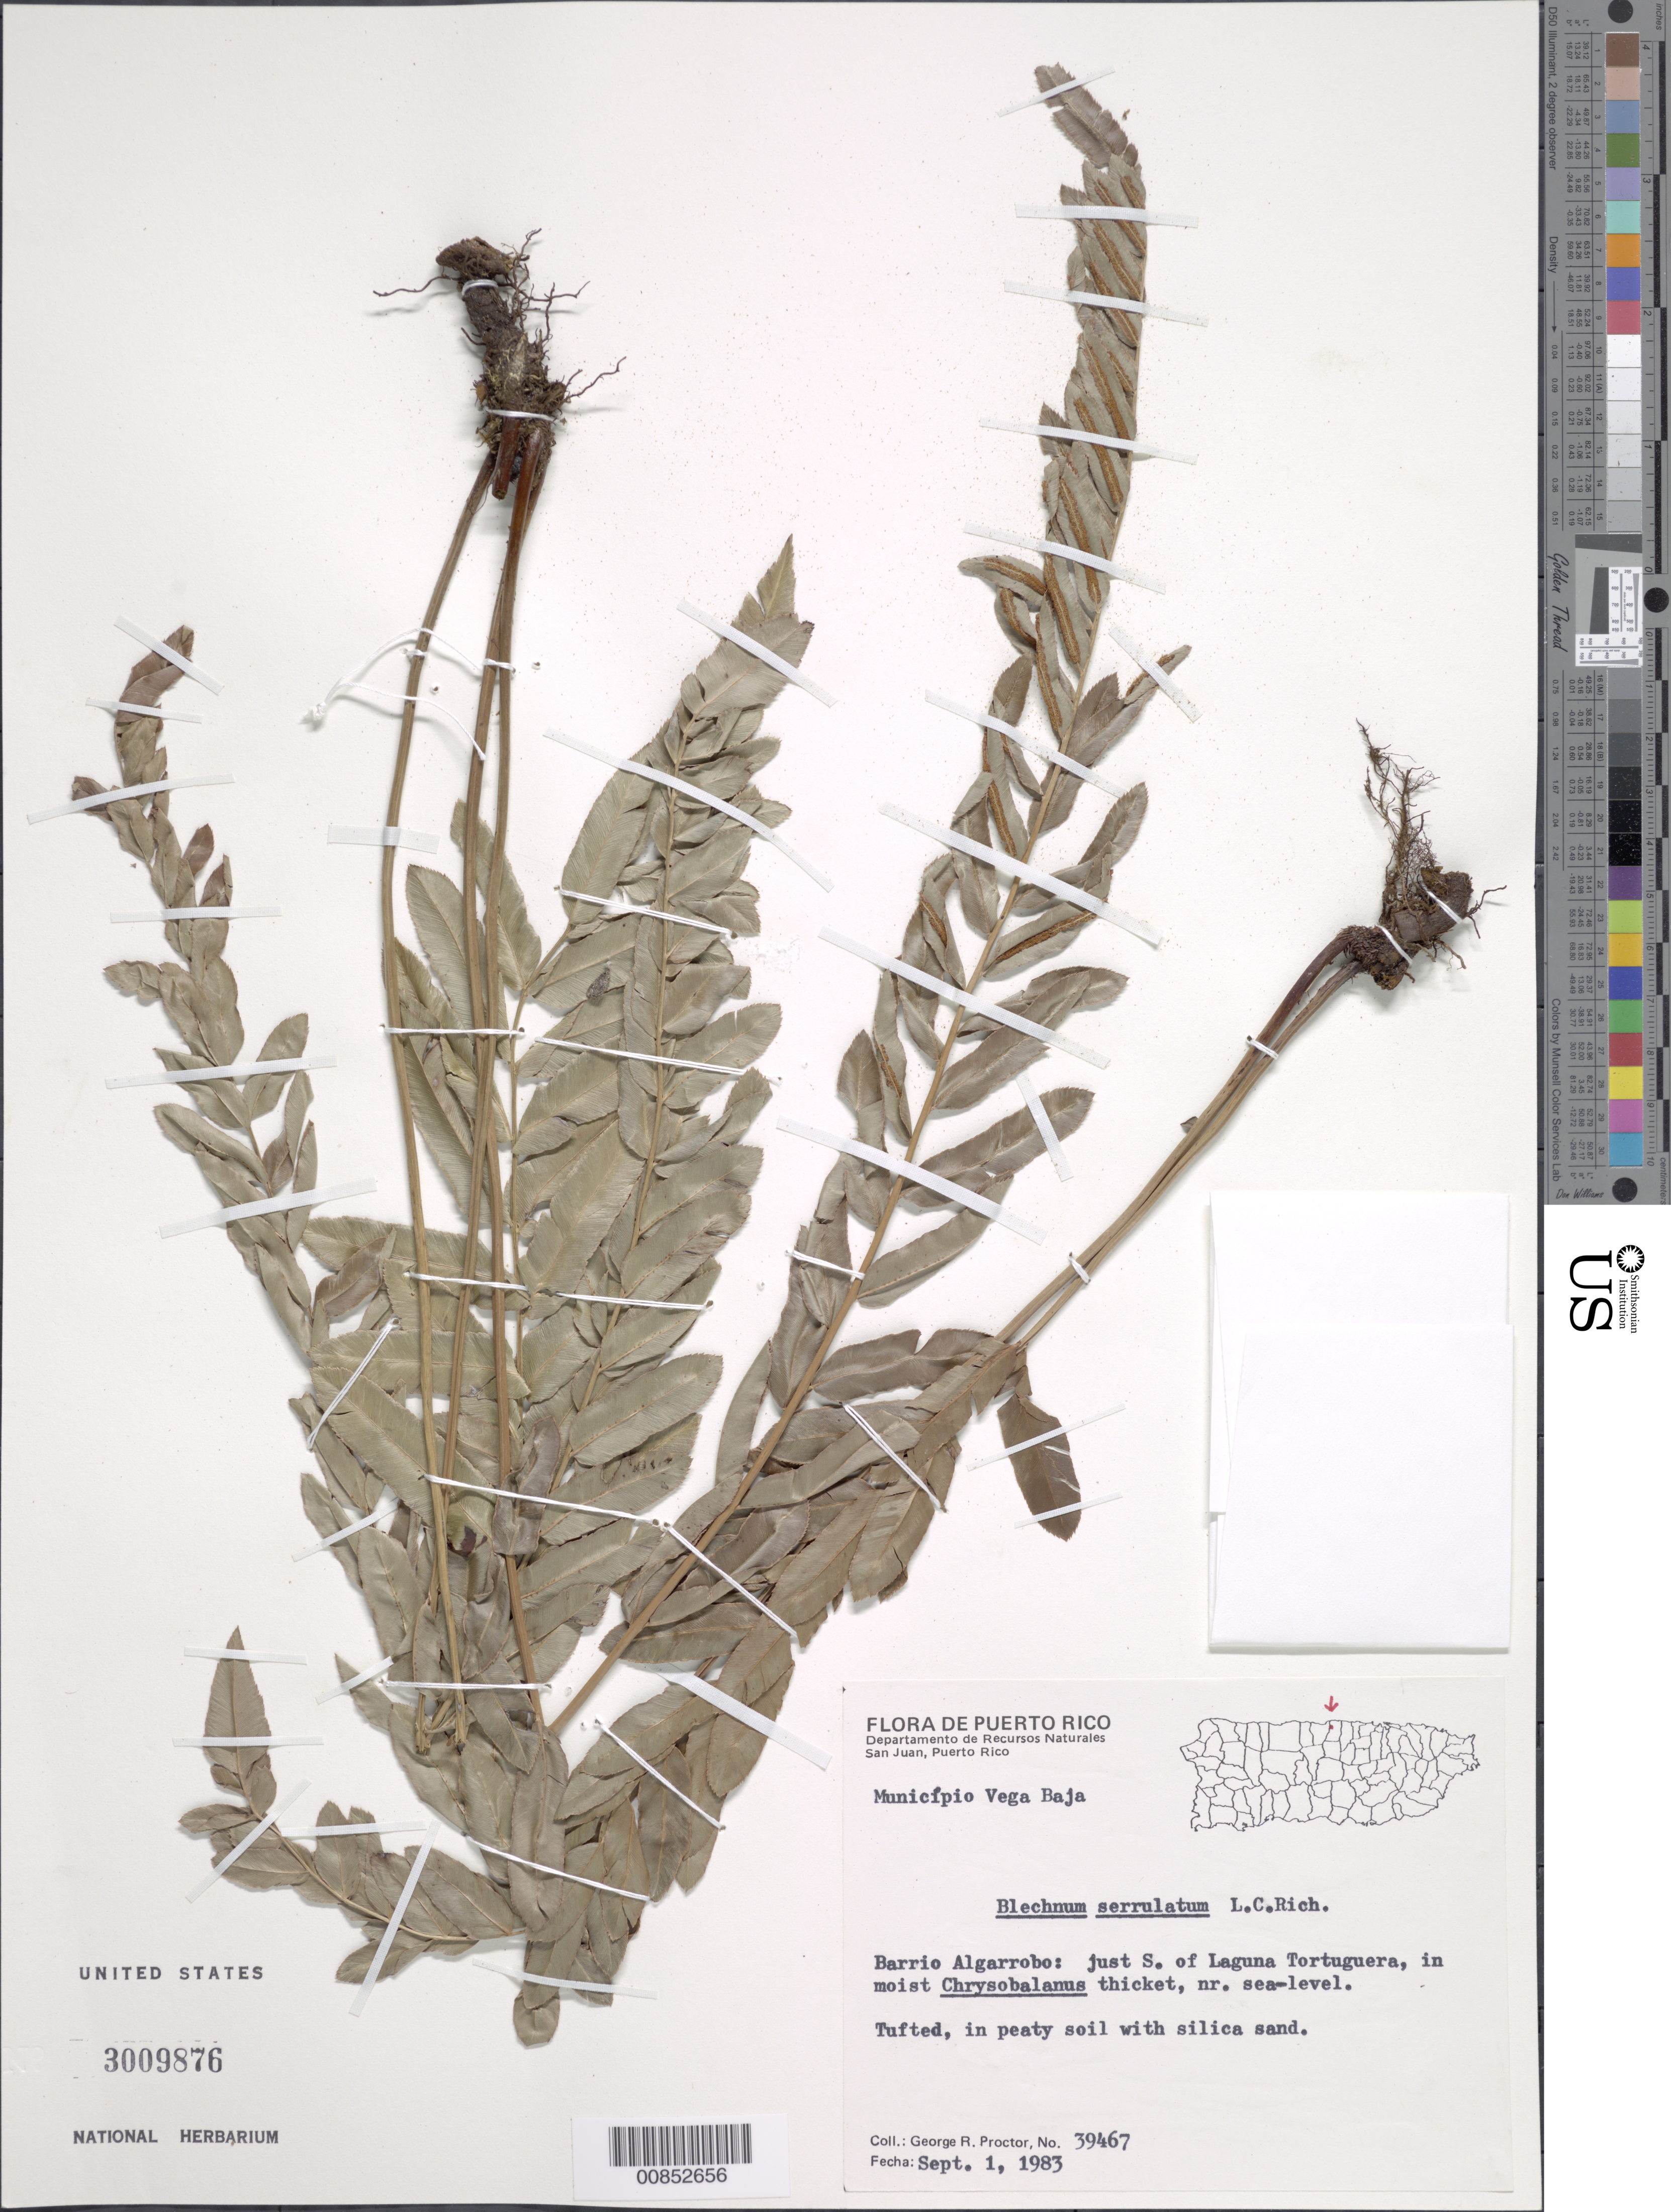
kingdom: Plantae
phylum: Tracheophyta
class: Polypodiopsida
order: Polypodiales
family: Blechnaceae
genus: Telmatoblechnum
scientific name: Telmatoblechnum serrulatum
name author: (Rich.) Perrie et al.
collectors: G. R. Proctor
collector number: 39467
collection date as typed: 01 Sep 1983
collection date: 1983-09-01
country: Puerto Rico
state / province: Vega Baja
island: Puerto Rico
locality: Mun. Vega Baja, Barrio Algarrobo, S of Laguna Tortuguera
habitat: Moist Chrysobalanus thicket, in peaty soil with silica sand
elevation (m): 0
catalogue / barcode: US 3009876